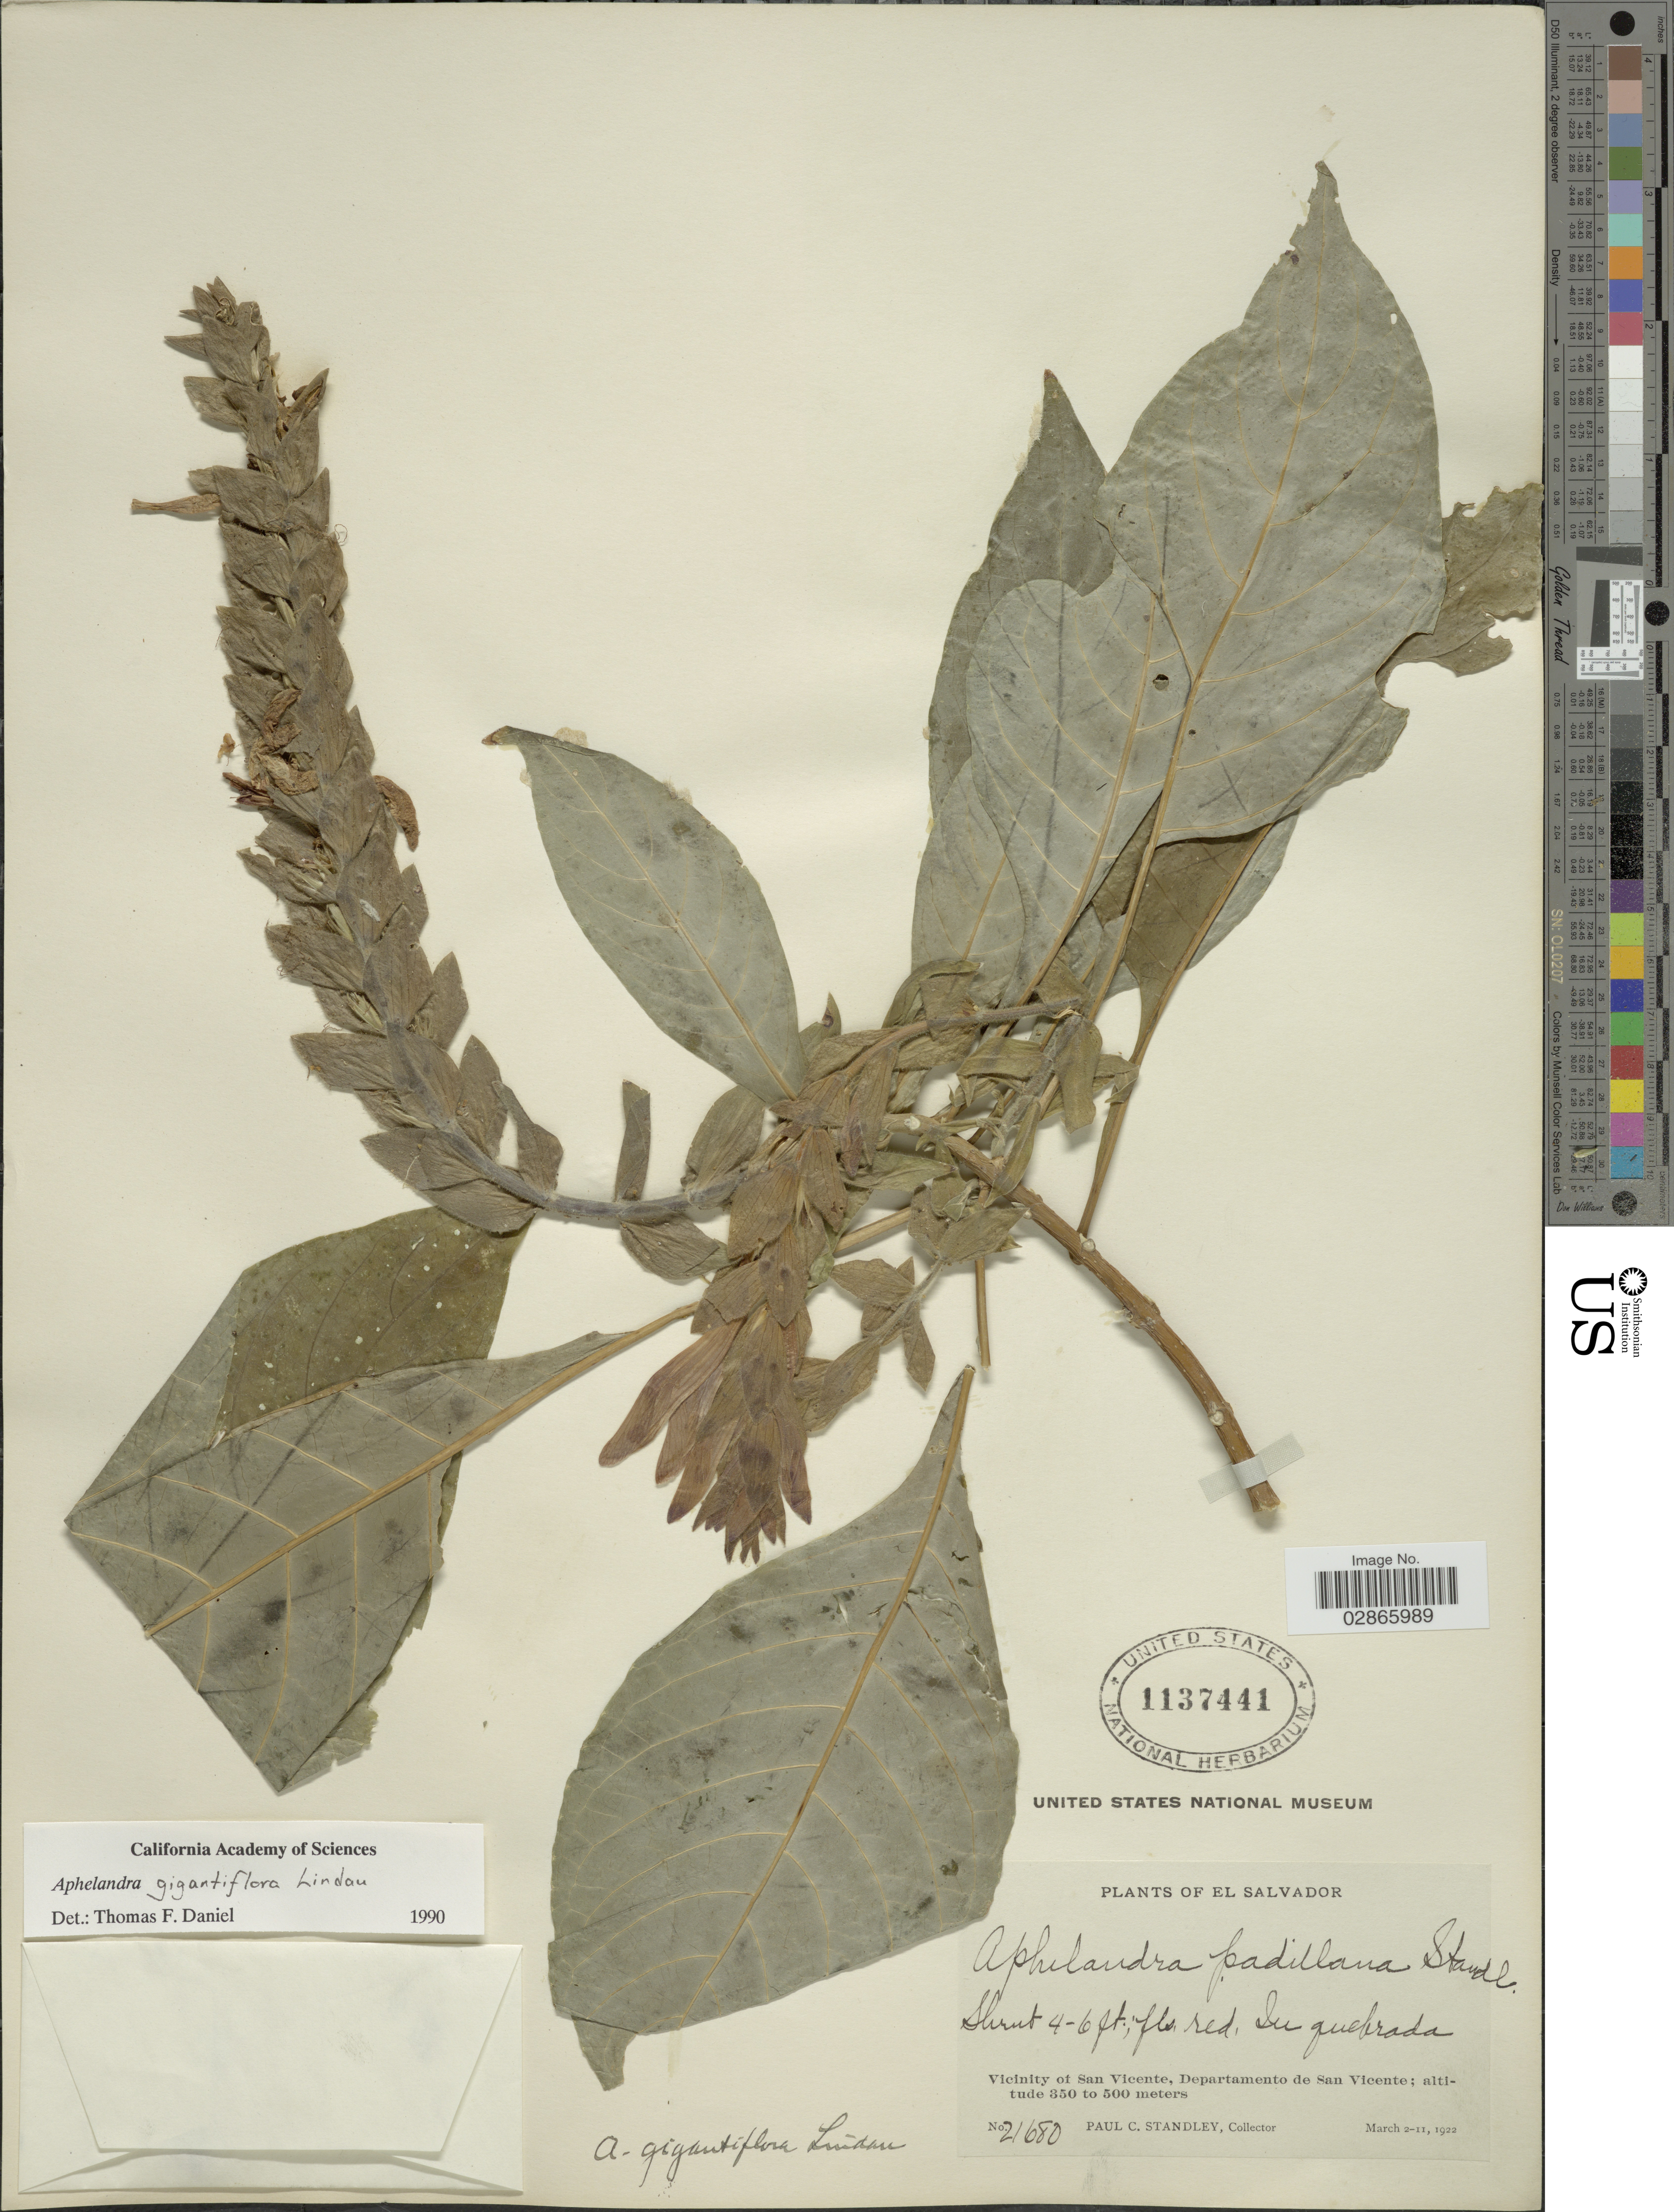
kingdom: Plantae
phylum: Tracheophyta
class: Magnoliopsida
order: Lamiales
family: Acanthaceae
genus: Aphelandra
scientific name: Aphelandra gigantiflora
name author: Lindau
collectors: P. C. Standley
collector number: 21680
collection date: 1922-03-02/1922-03-11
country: El Salvador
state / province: San Vincente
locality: Vicinity of San Vicente, Departamento de San Vicente.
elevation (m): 350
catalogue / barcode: US 1137441